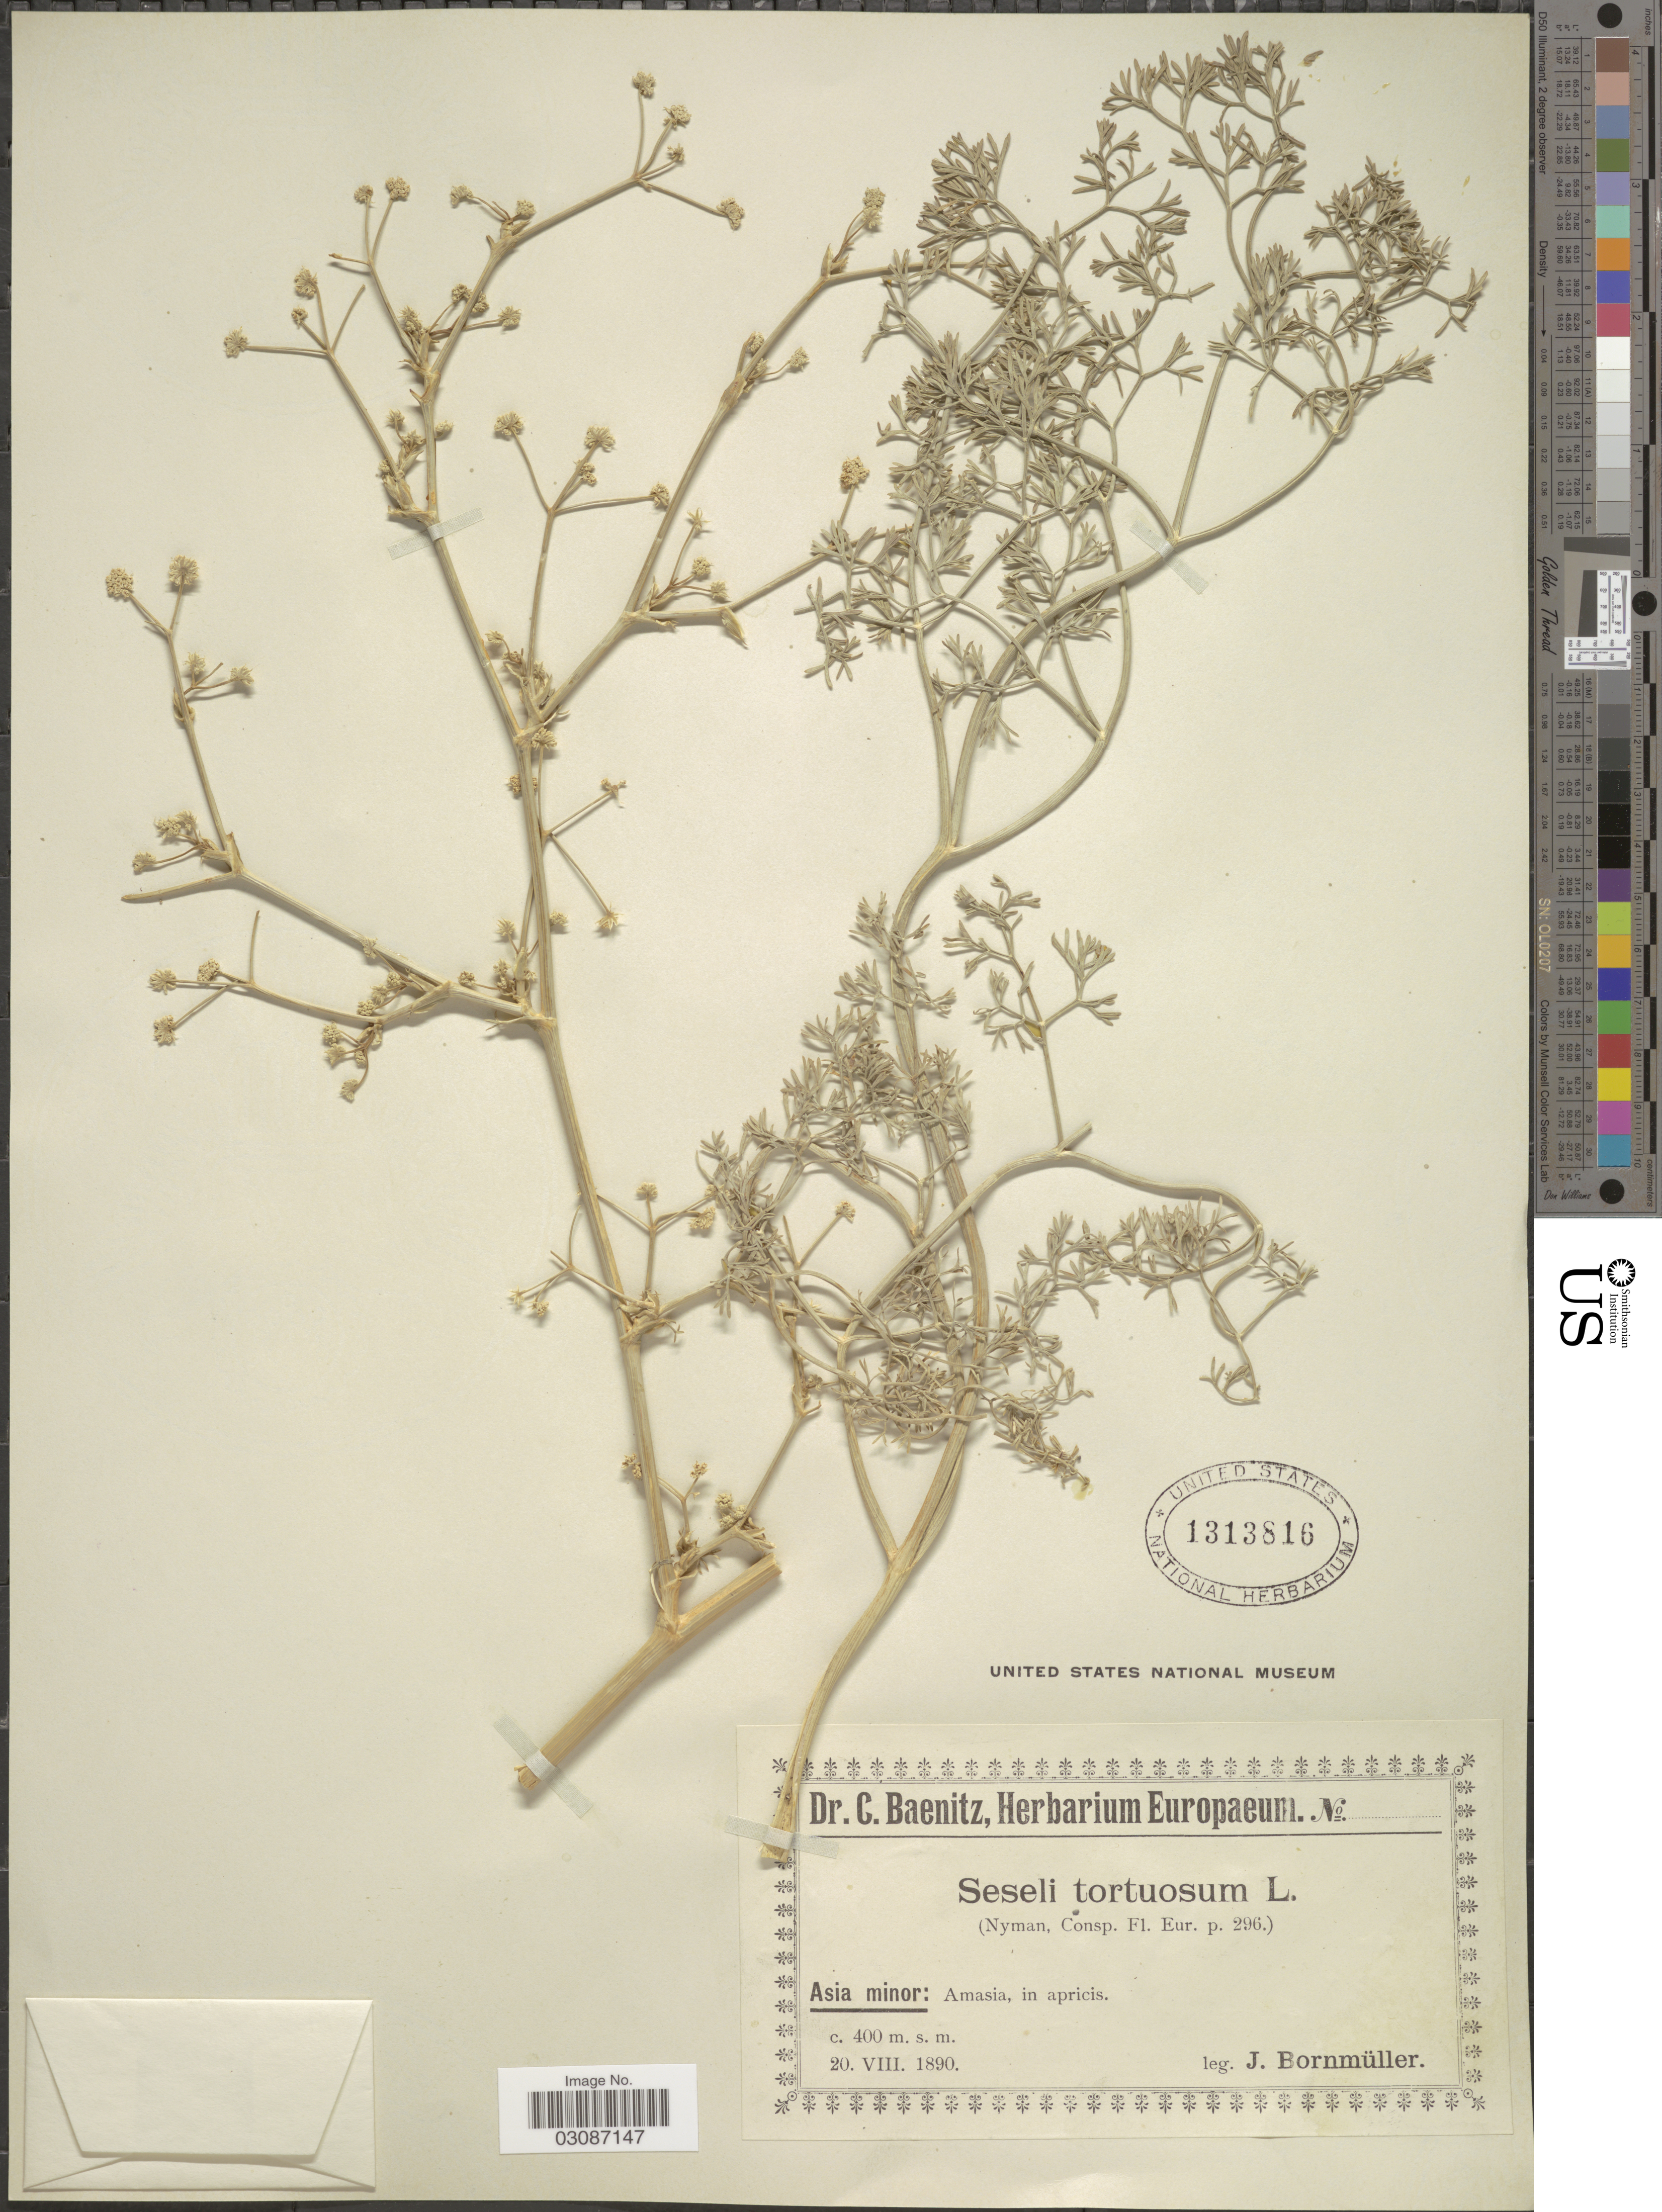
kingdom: Plantae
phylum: Tracheophyta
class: Magnoliopsida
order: Apiales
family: Apiaceae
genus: Seseli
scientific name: Seseli tortuosum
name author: L.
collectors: J. Bornmüller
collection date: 1890-08-20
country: Turkey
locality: Asia minor: Amasia, in apricis.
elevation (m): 400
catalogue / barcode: US 1313816